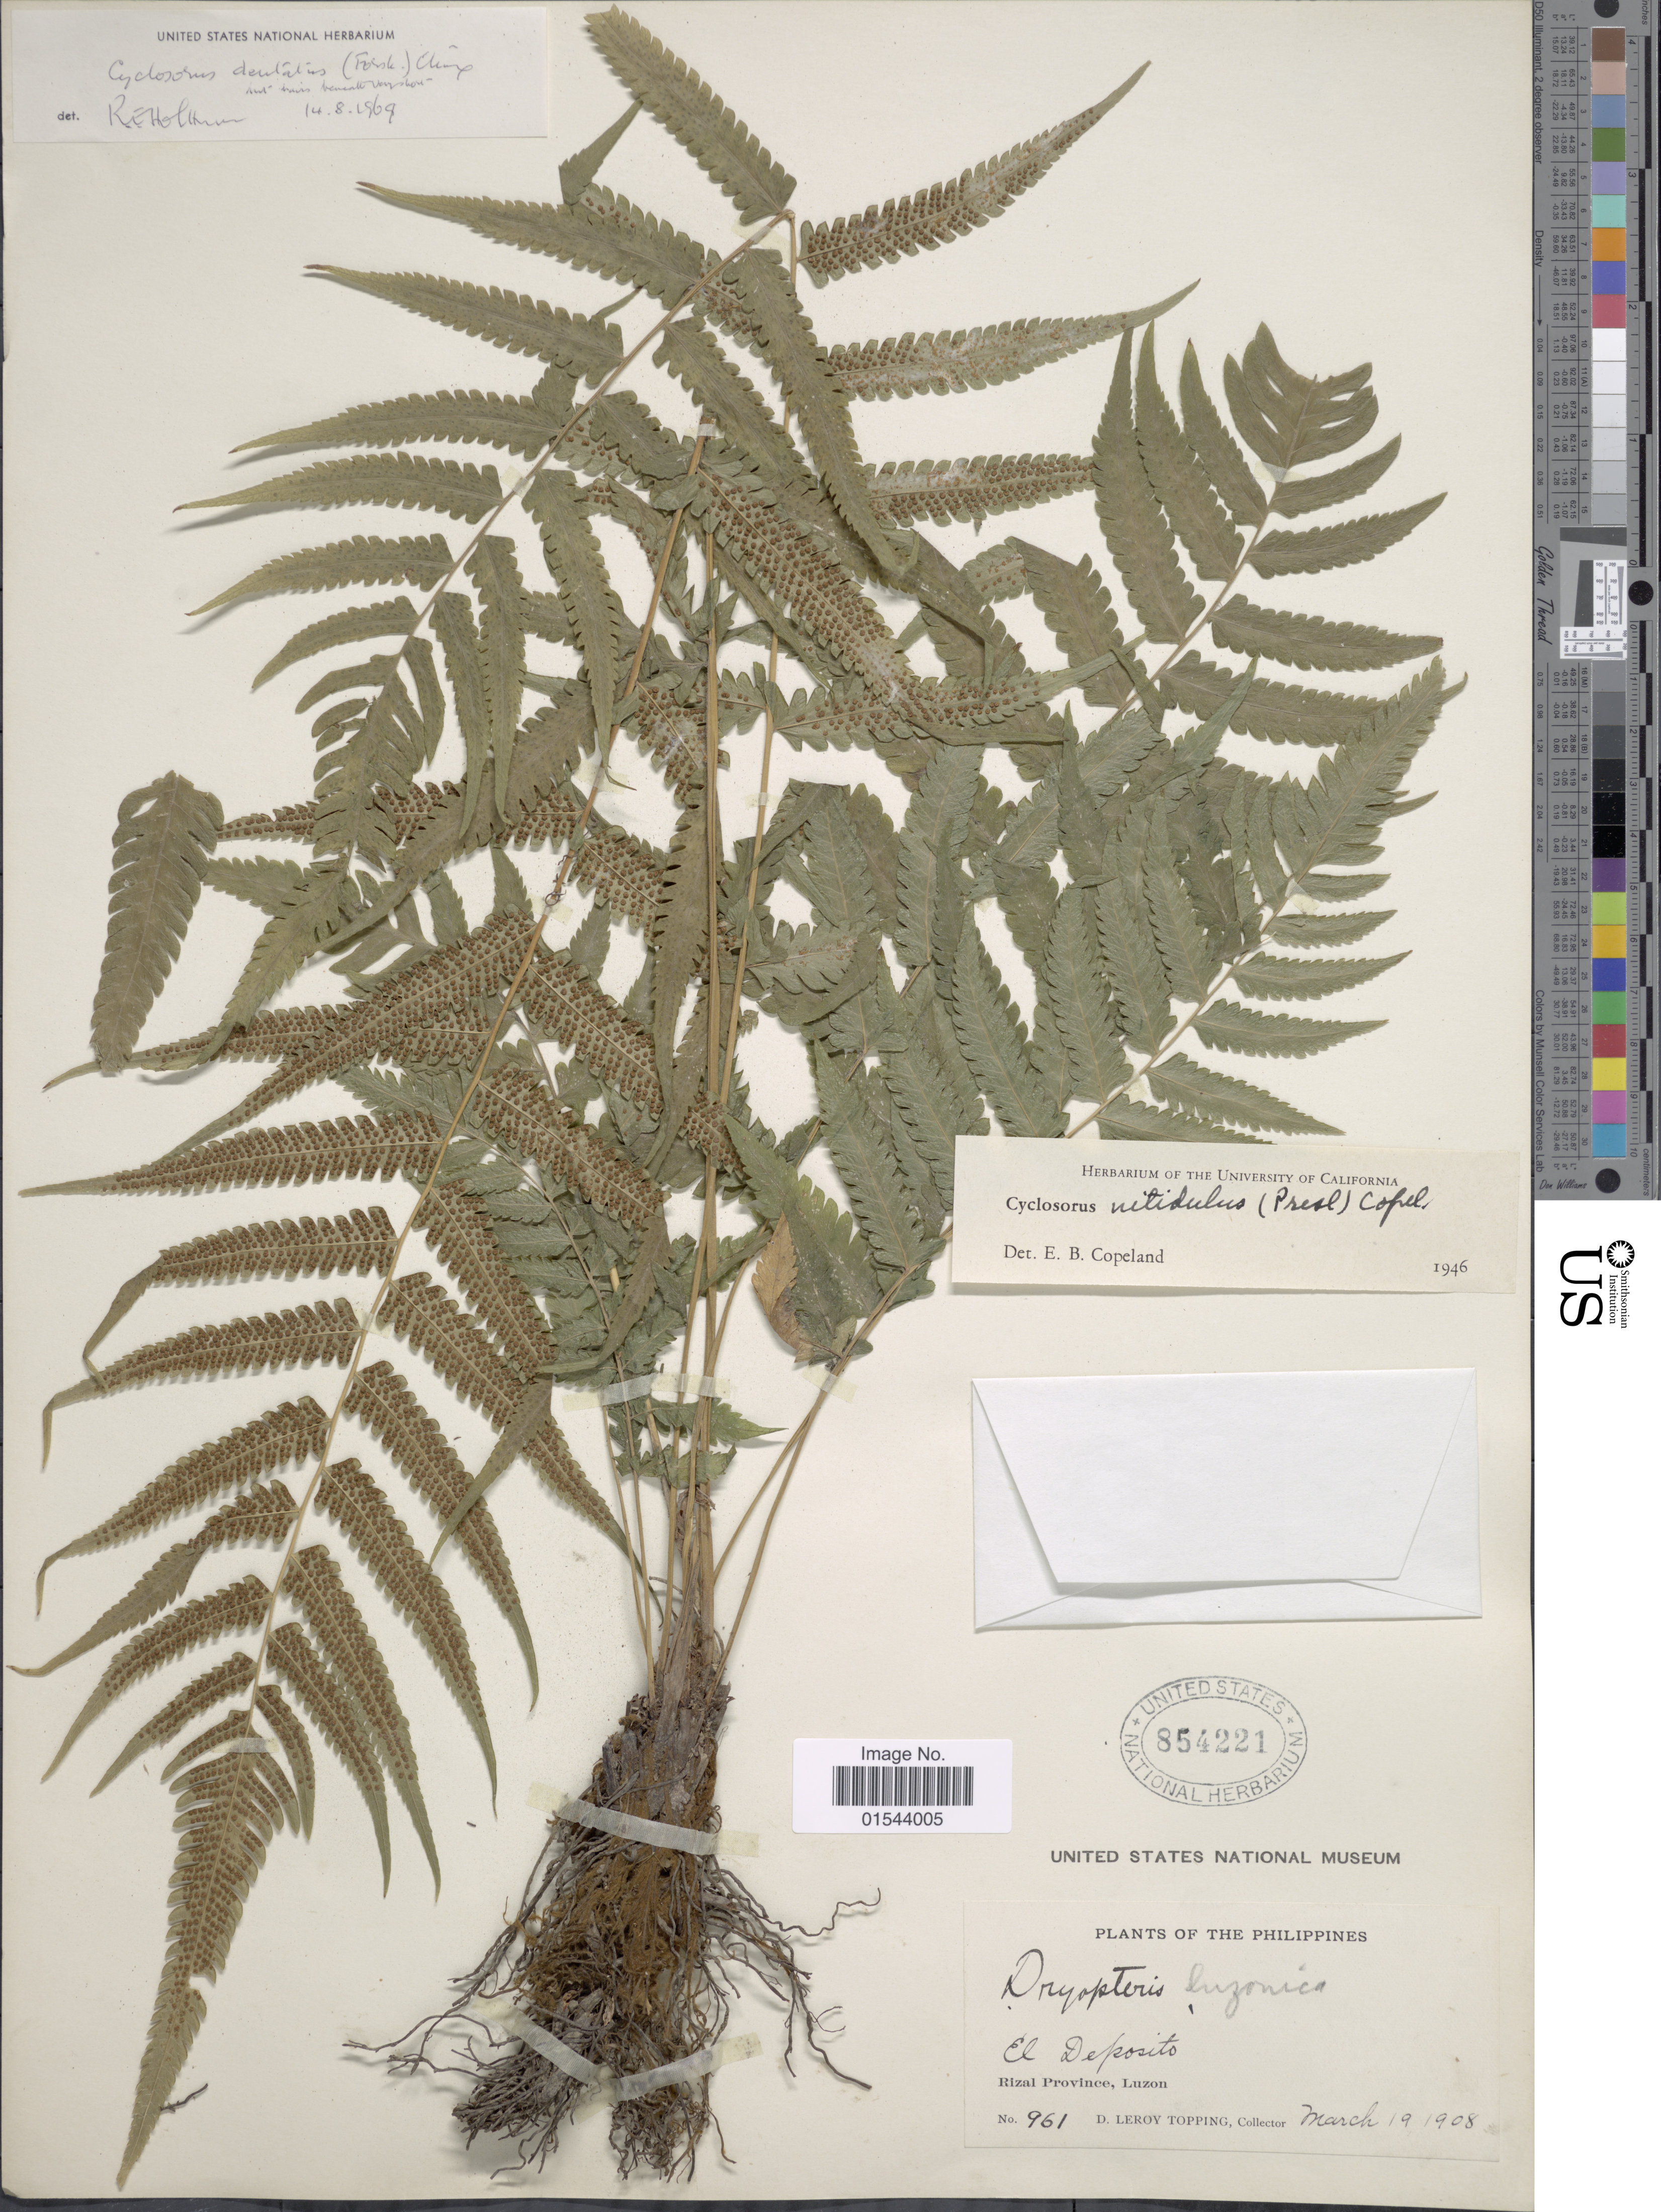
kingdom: Plantae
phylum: Tracheophyta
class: Polypodiopsida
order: Polypodiales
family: Thelypteridaceae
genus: Christella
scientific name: Christella dentata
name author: (Forssk.) Brownsey & Jermy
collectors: D. L. Topping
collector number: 961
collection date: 1908-03-19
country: Philippines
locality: El Deposito, Rizal Province, Luzon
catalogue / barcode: US 854221